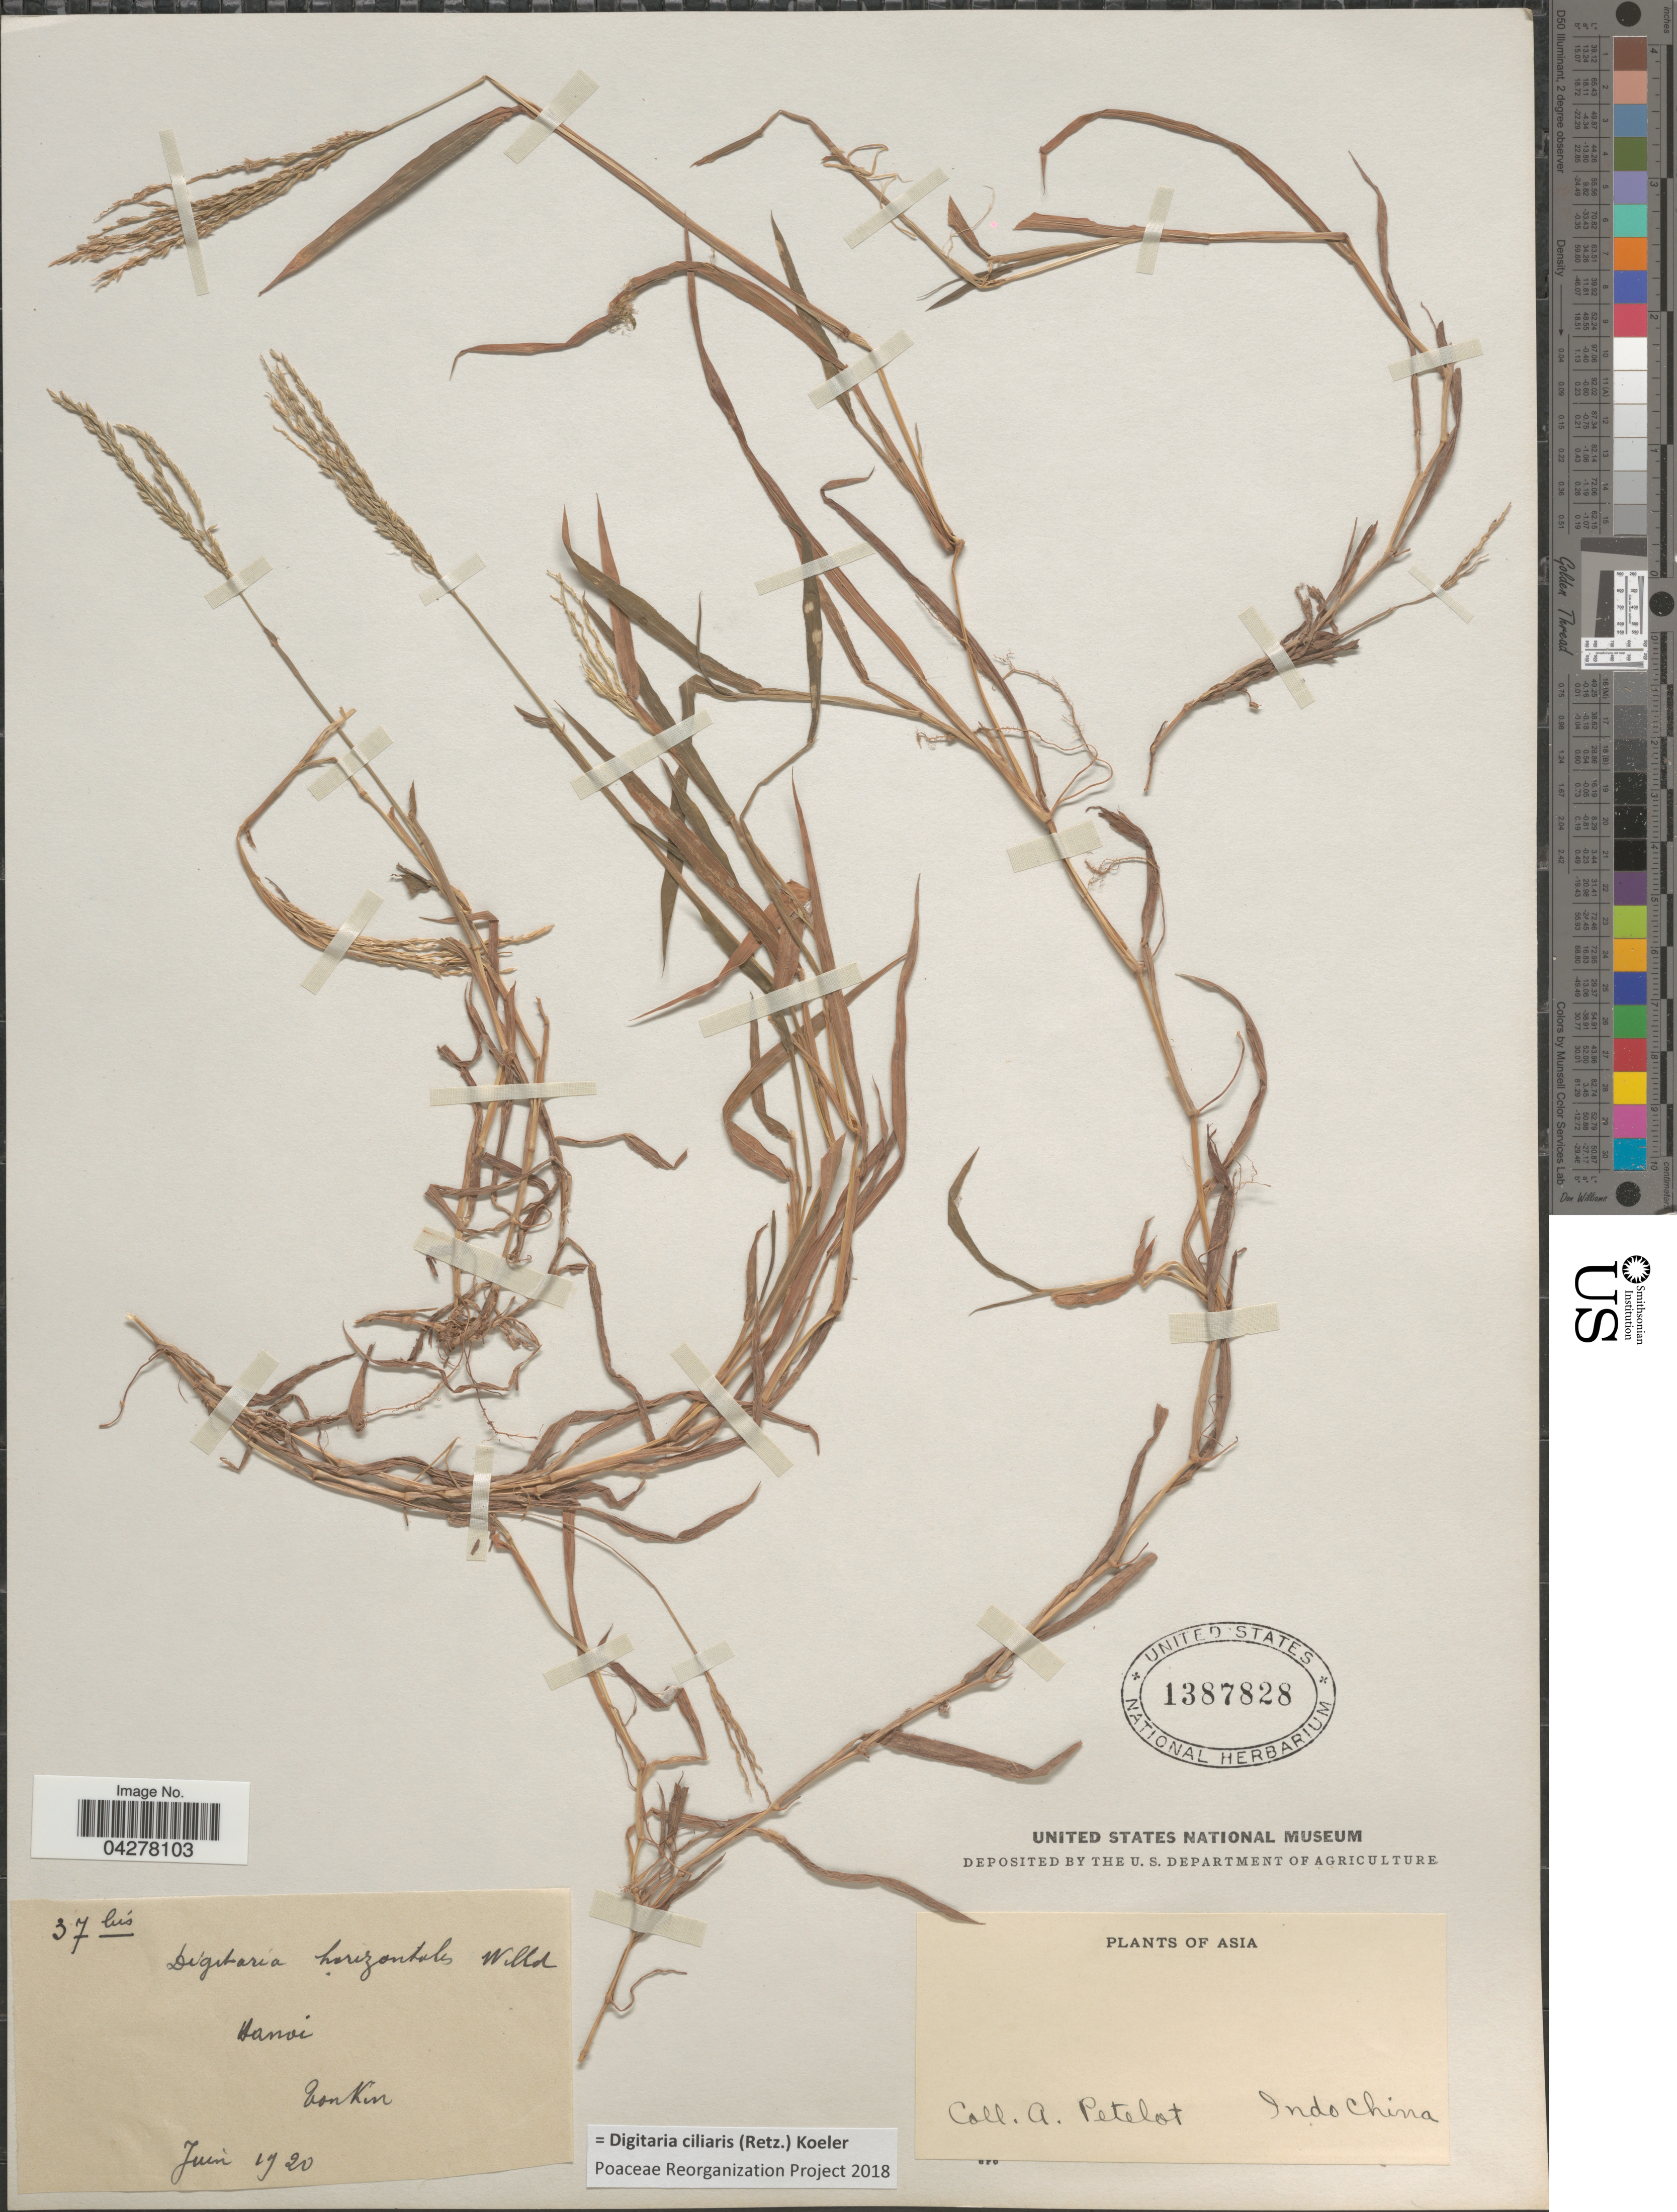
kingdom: Plantae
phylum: Tracheophyta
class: Liliopsida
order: Poales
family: Poaceae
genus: Digitaria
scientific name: Digitaria ciliaris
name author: (Retz.) Koeler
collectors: A. Petelot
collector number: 37bis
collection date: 1920-06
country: Vietnam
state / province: Ha Noi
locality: Hanoi. Tonkin. Indo China.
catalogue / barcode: US 1387828